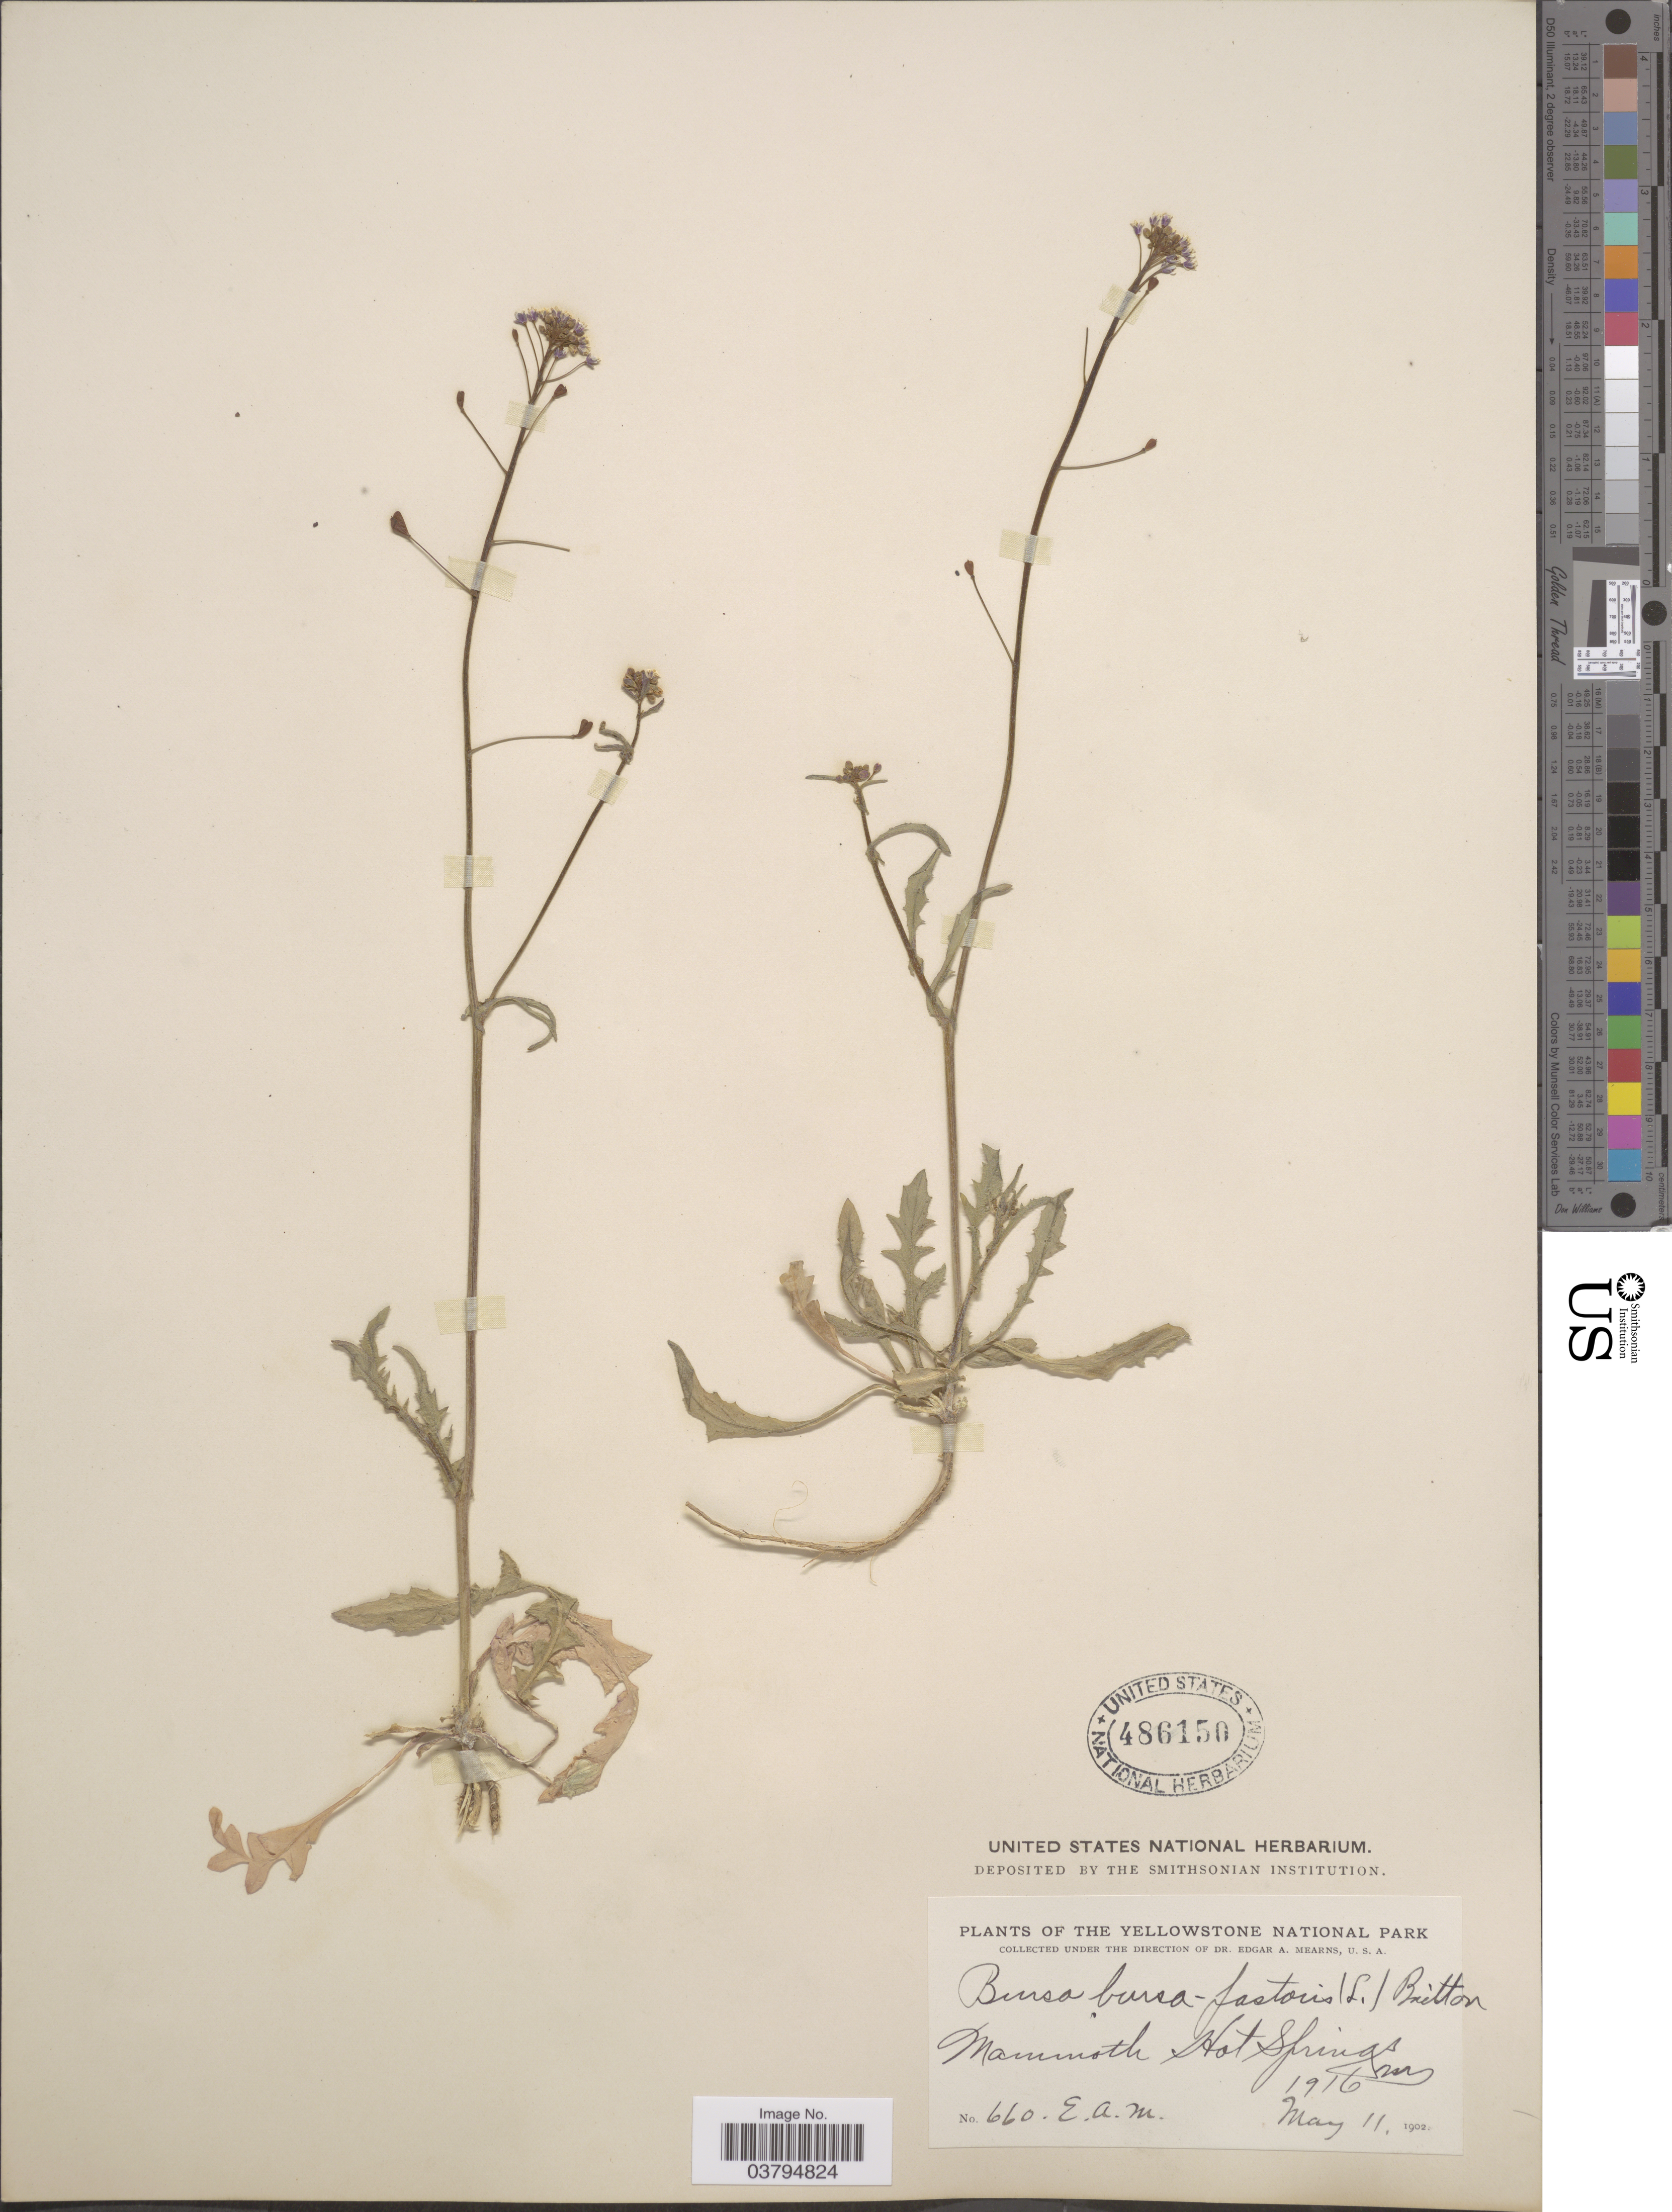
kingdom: Plantae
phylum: Tracheophyta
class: Magnoliopsida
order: Brassicales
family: Brassicaceae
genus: Capsella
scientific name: Capsella bursa-pastoris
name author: (L.) Medik.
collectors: E. A. Mearns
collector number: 660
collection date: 1902-05-11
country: United States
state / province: Wyoming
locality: The Yellowstone National Park. Mammoth Hot Springs.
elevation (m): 1916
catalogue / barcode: US 486150